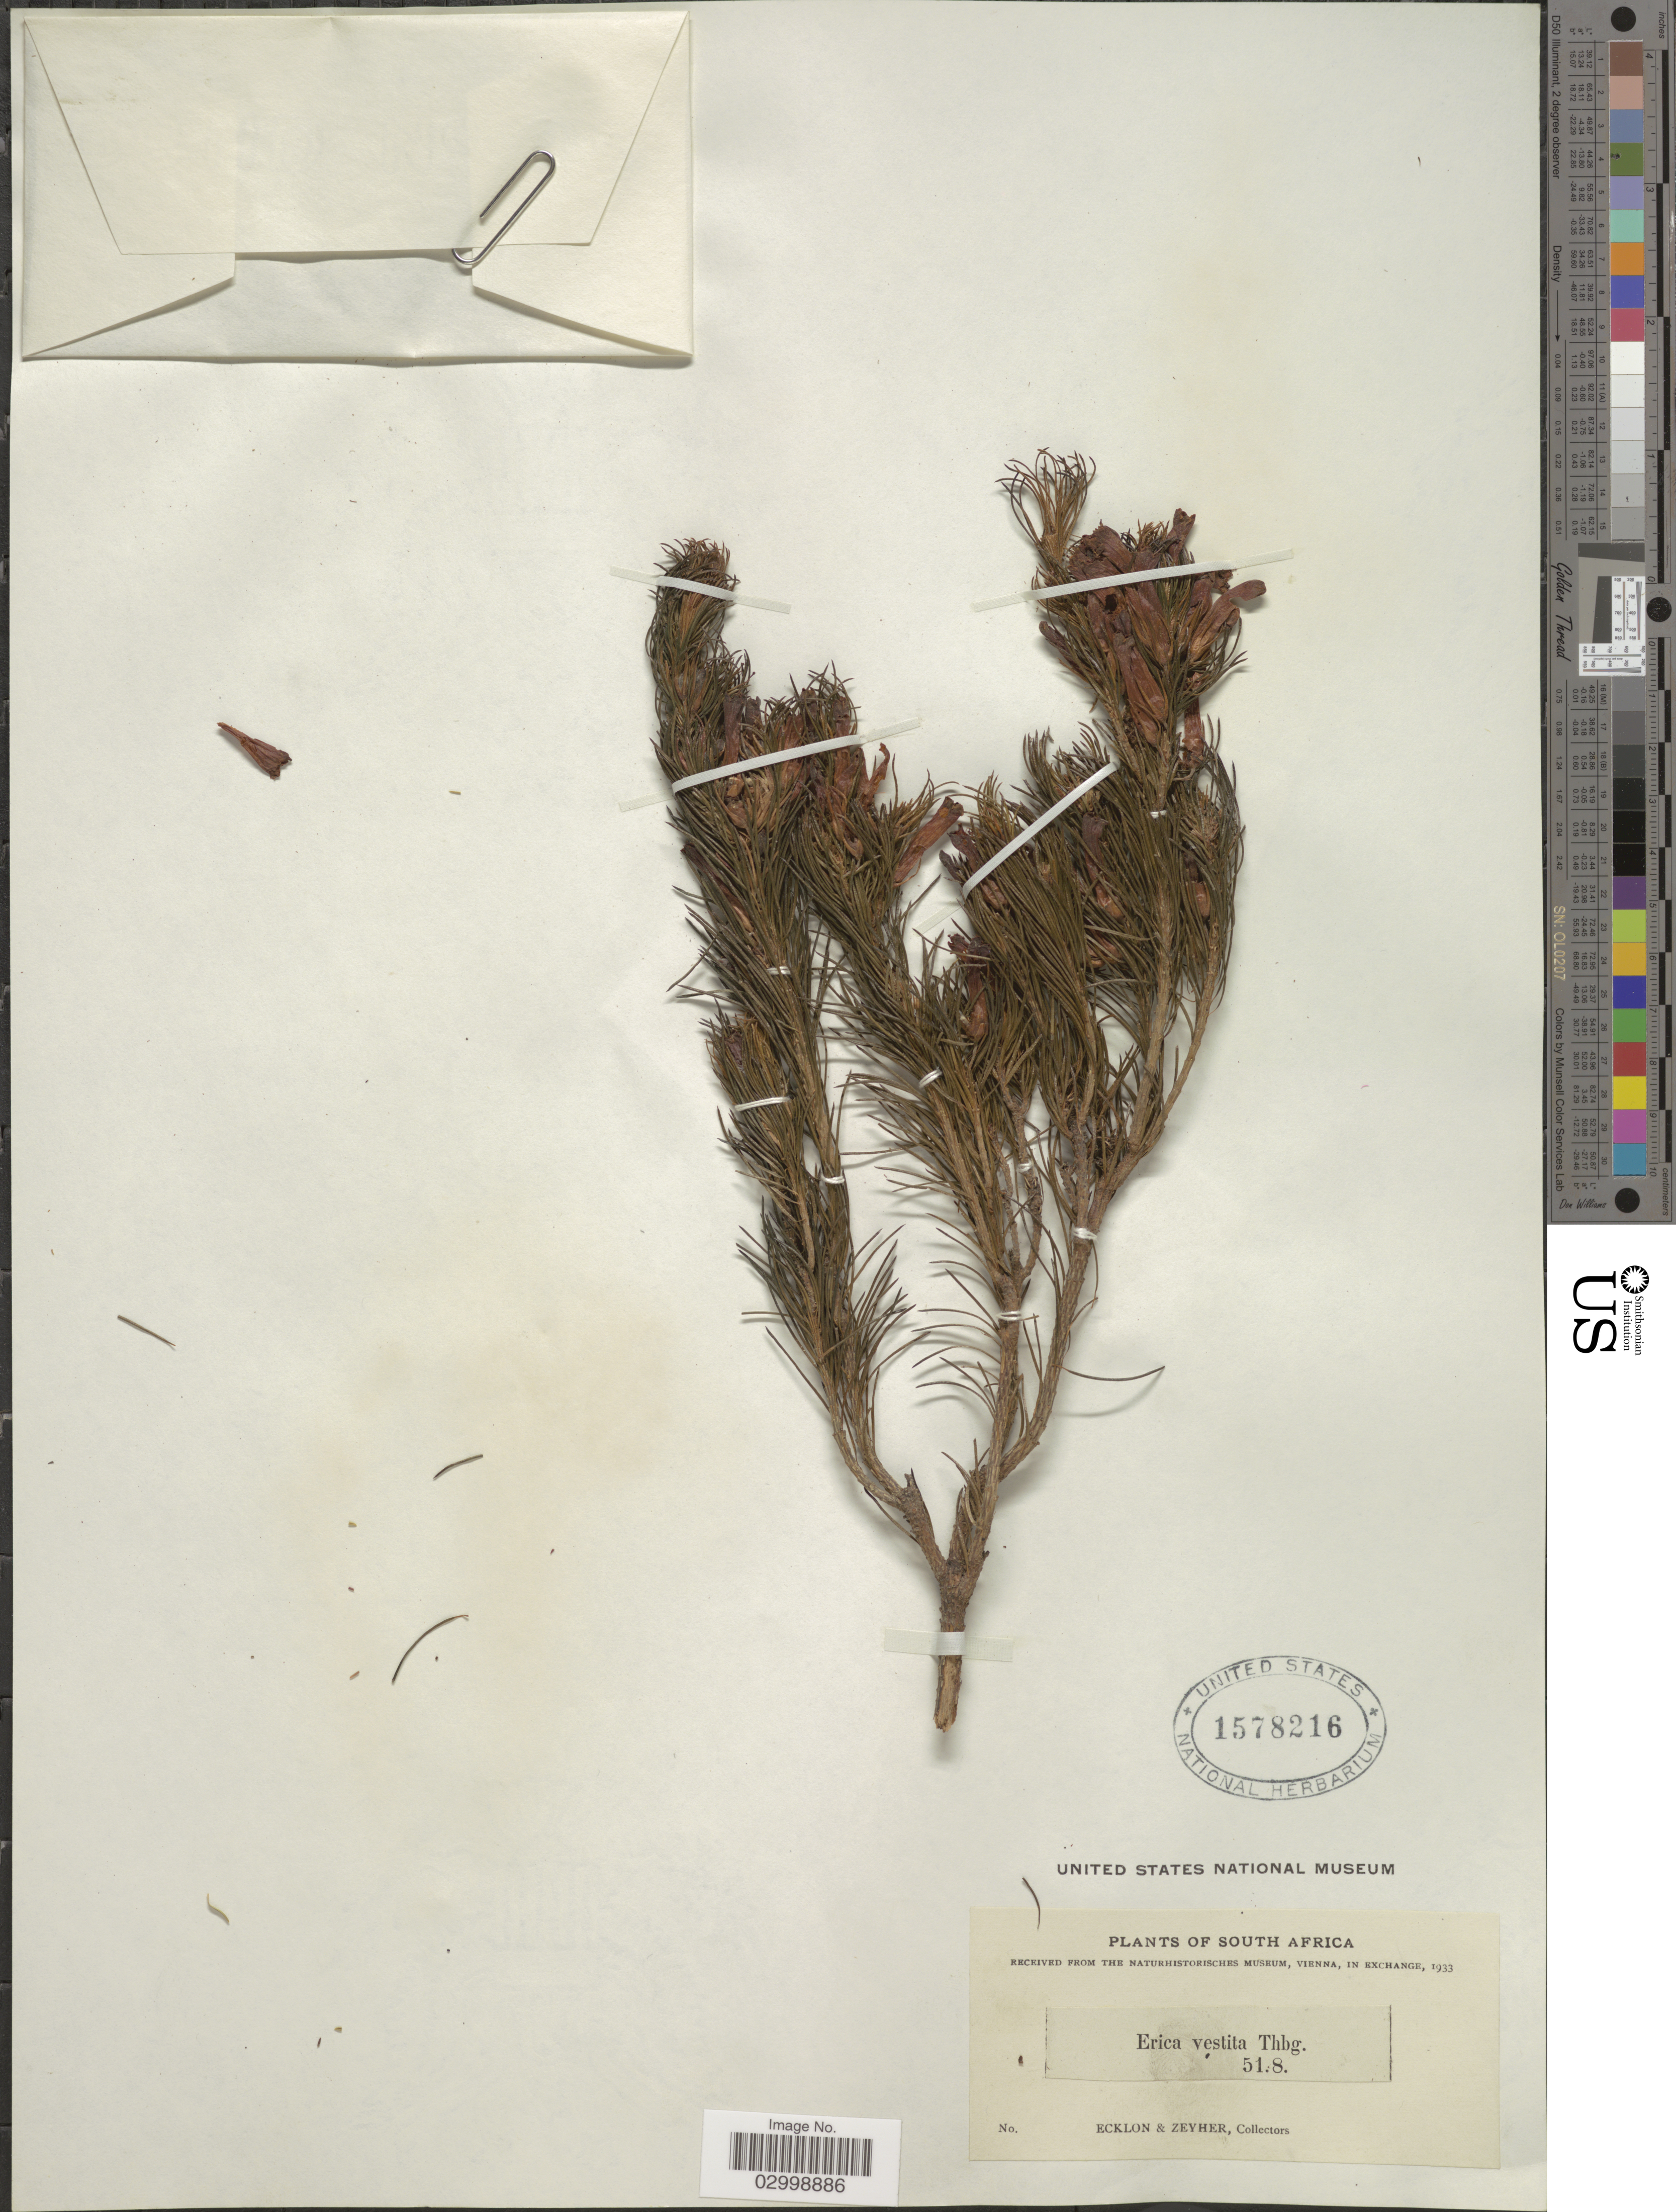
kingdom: Plantae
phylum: Tracheophyta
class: Magnoliopsida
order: Ericales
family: Ericaceae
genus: Erica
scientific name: Erica vestita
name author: Thunb.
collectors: -. Ecklon & -. Zeyher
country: South Africa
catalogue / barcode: US 1578216